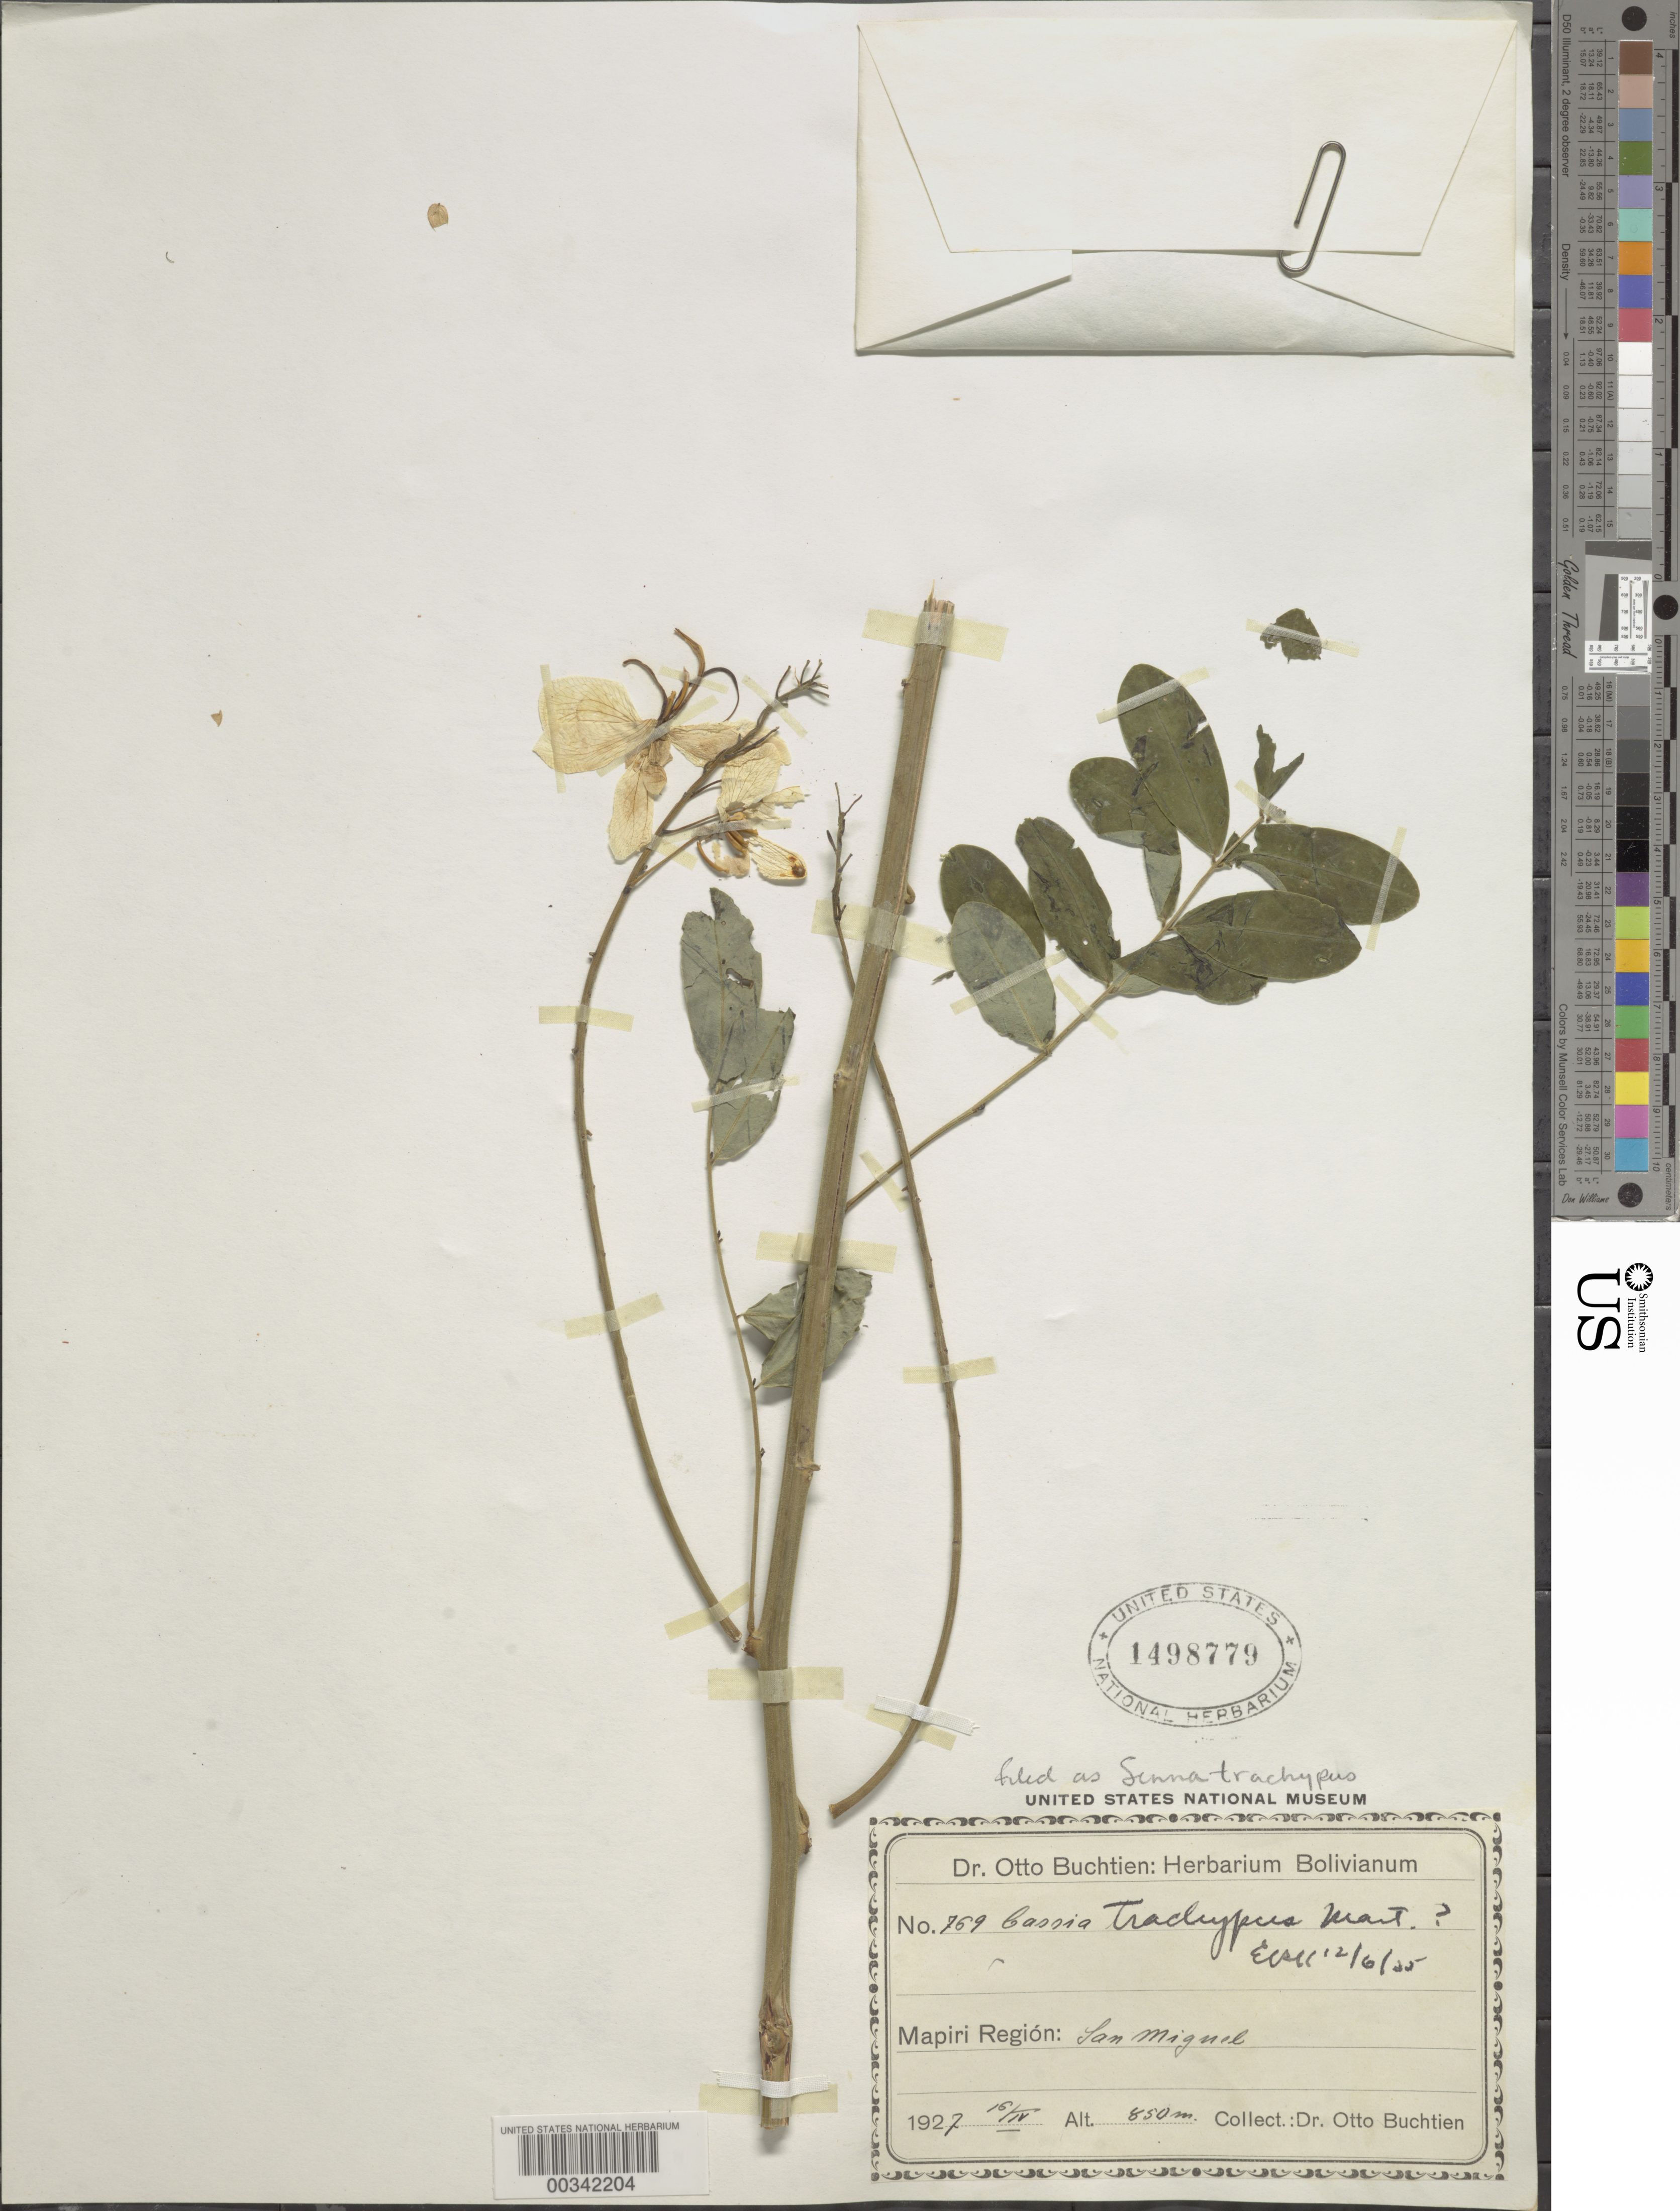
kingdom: Plantae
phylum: Tracheophyta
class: Magnoliopsida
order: Fabales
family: Fabaceae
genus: Senna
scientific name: Senna trachypus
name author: (Mart. ex Benth.) H.S. Irwin & Barneby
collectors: O. Buchtien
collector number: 769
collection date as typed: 16 Apr 1927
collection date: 1927-04-16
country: Bolivia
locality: Mapiri region; Sal Miguel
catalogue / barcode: US 1498779